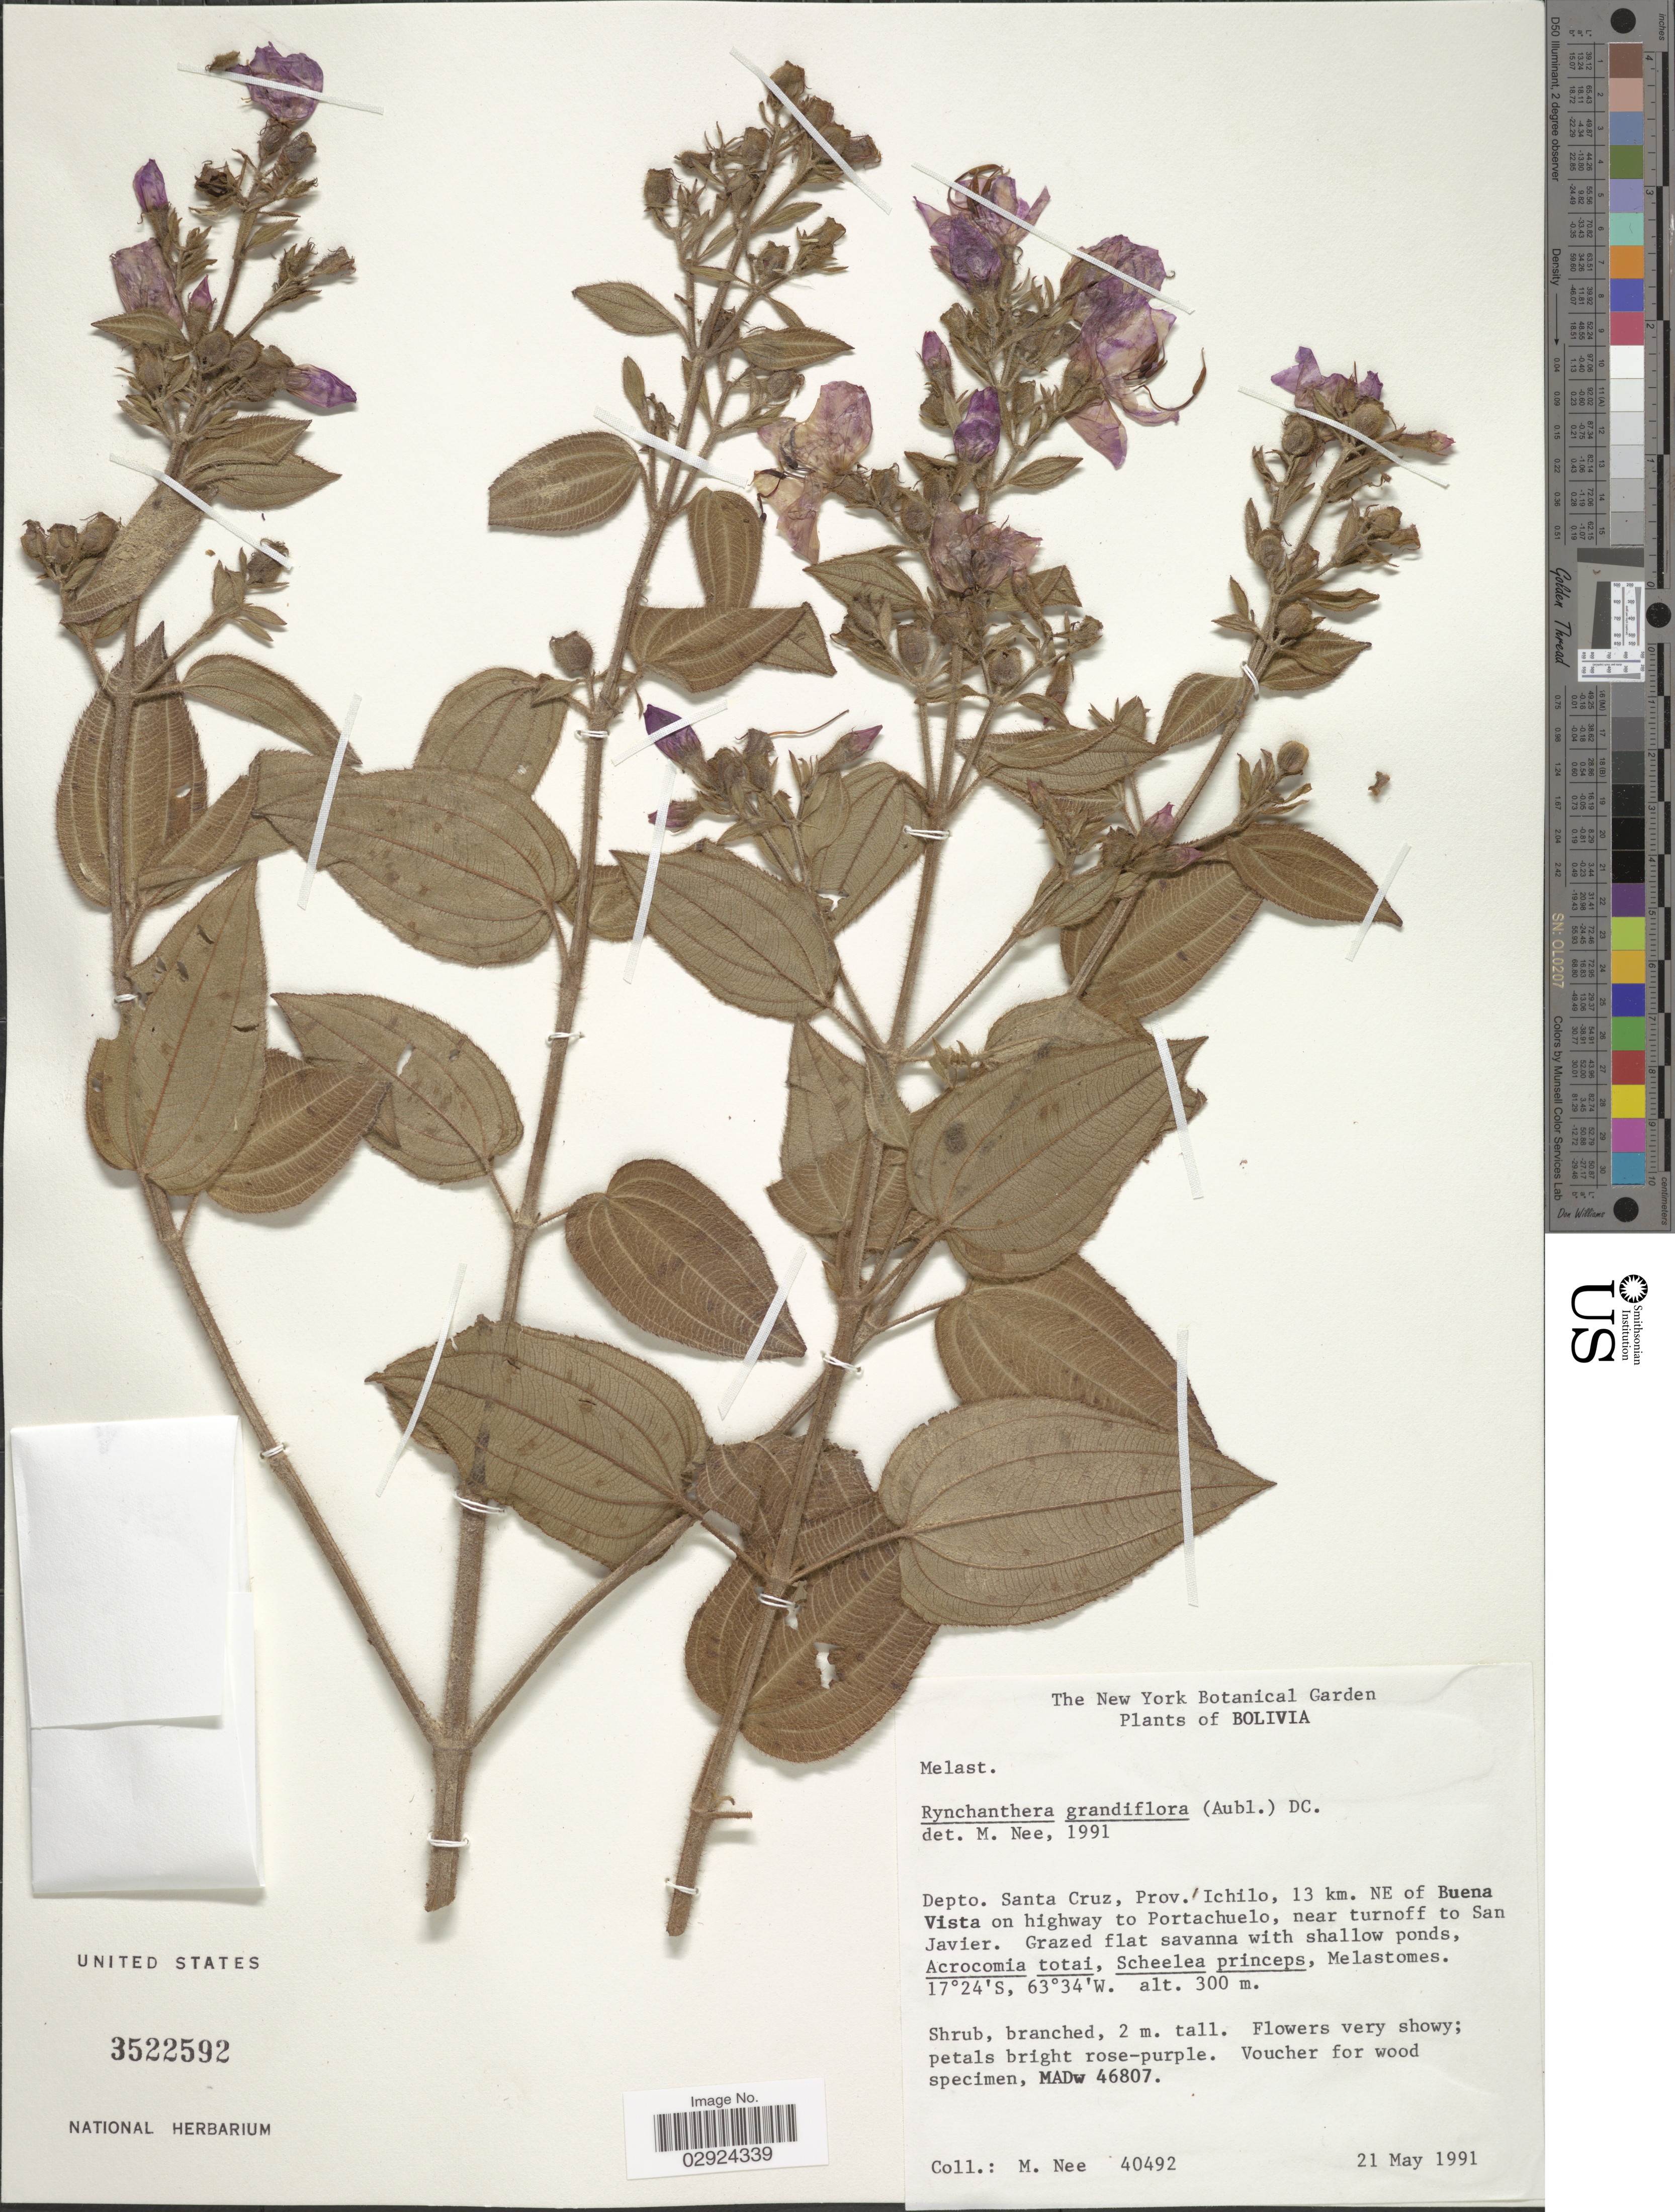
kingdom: Plantae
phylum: Tracheophyta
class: Magnoliopsida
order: Myrtales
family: Melastomataceae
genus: Rhynchanthera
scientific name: Rhynchanthera grandiflora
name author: (Aubl.) DC.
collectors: M. Nee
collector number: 40492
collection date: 1991-05-21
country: Bolivia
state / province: Santa Cruz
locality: Depto. Santa Cruz, Prov. Ichilo, 13 km. NE of Buena Vista on highway to Portachuelo, near turnoff to San Javier.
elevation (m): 300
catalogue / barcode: US 3522592